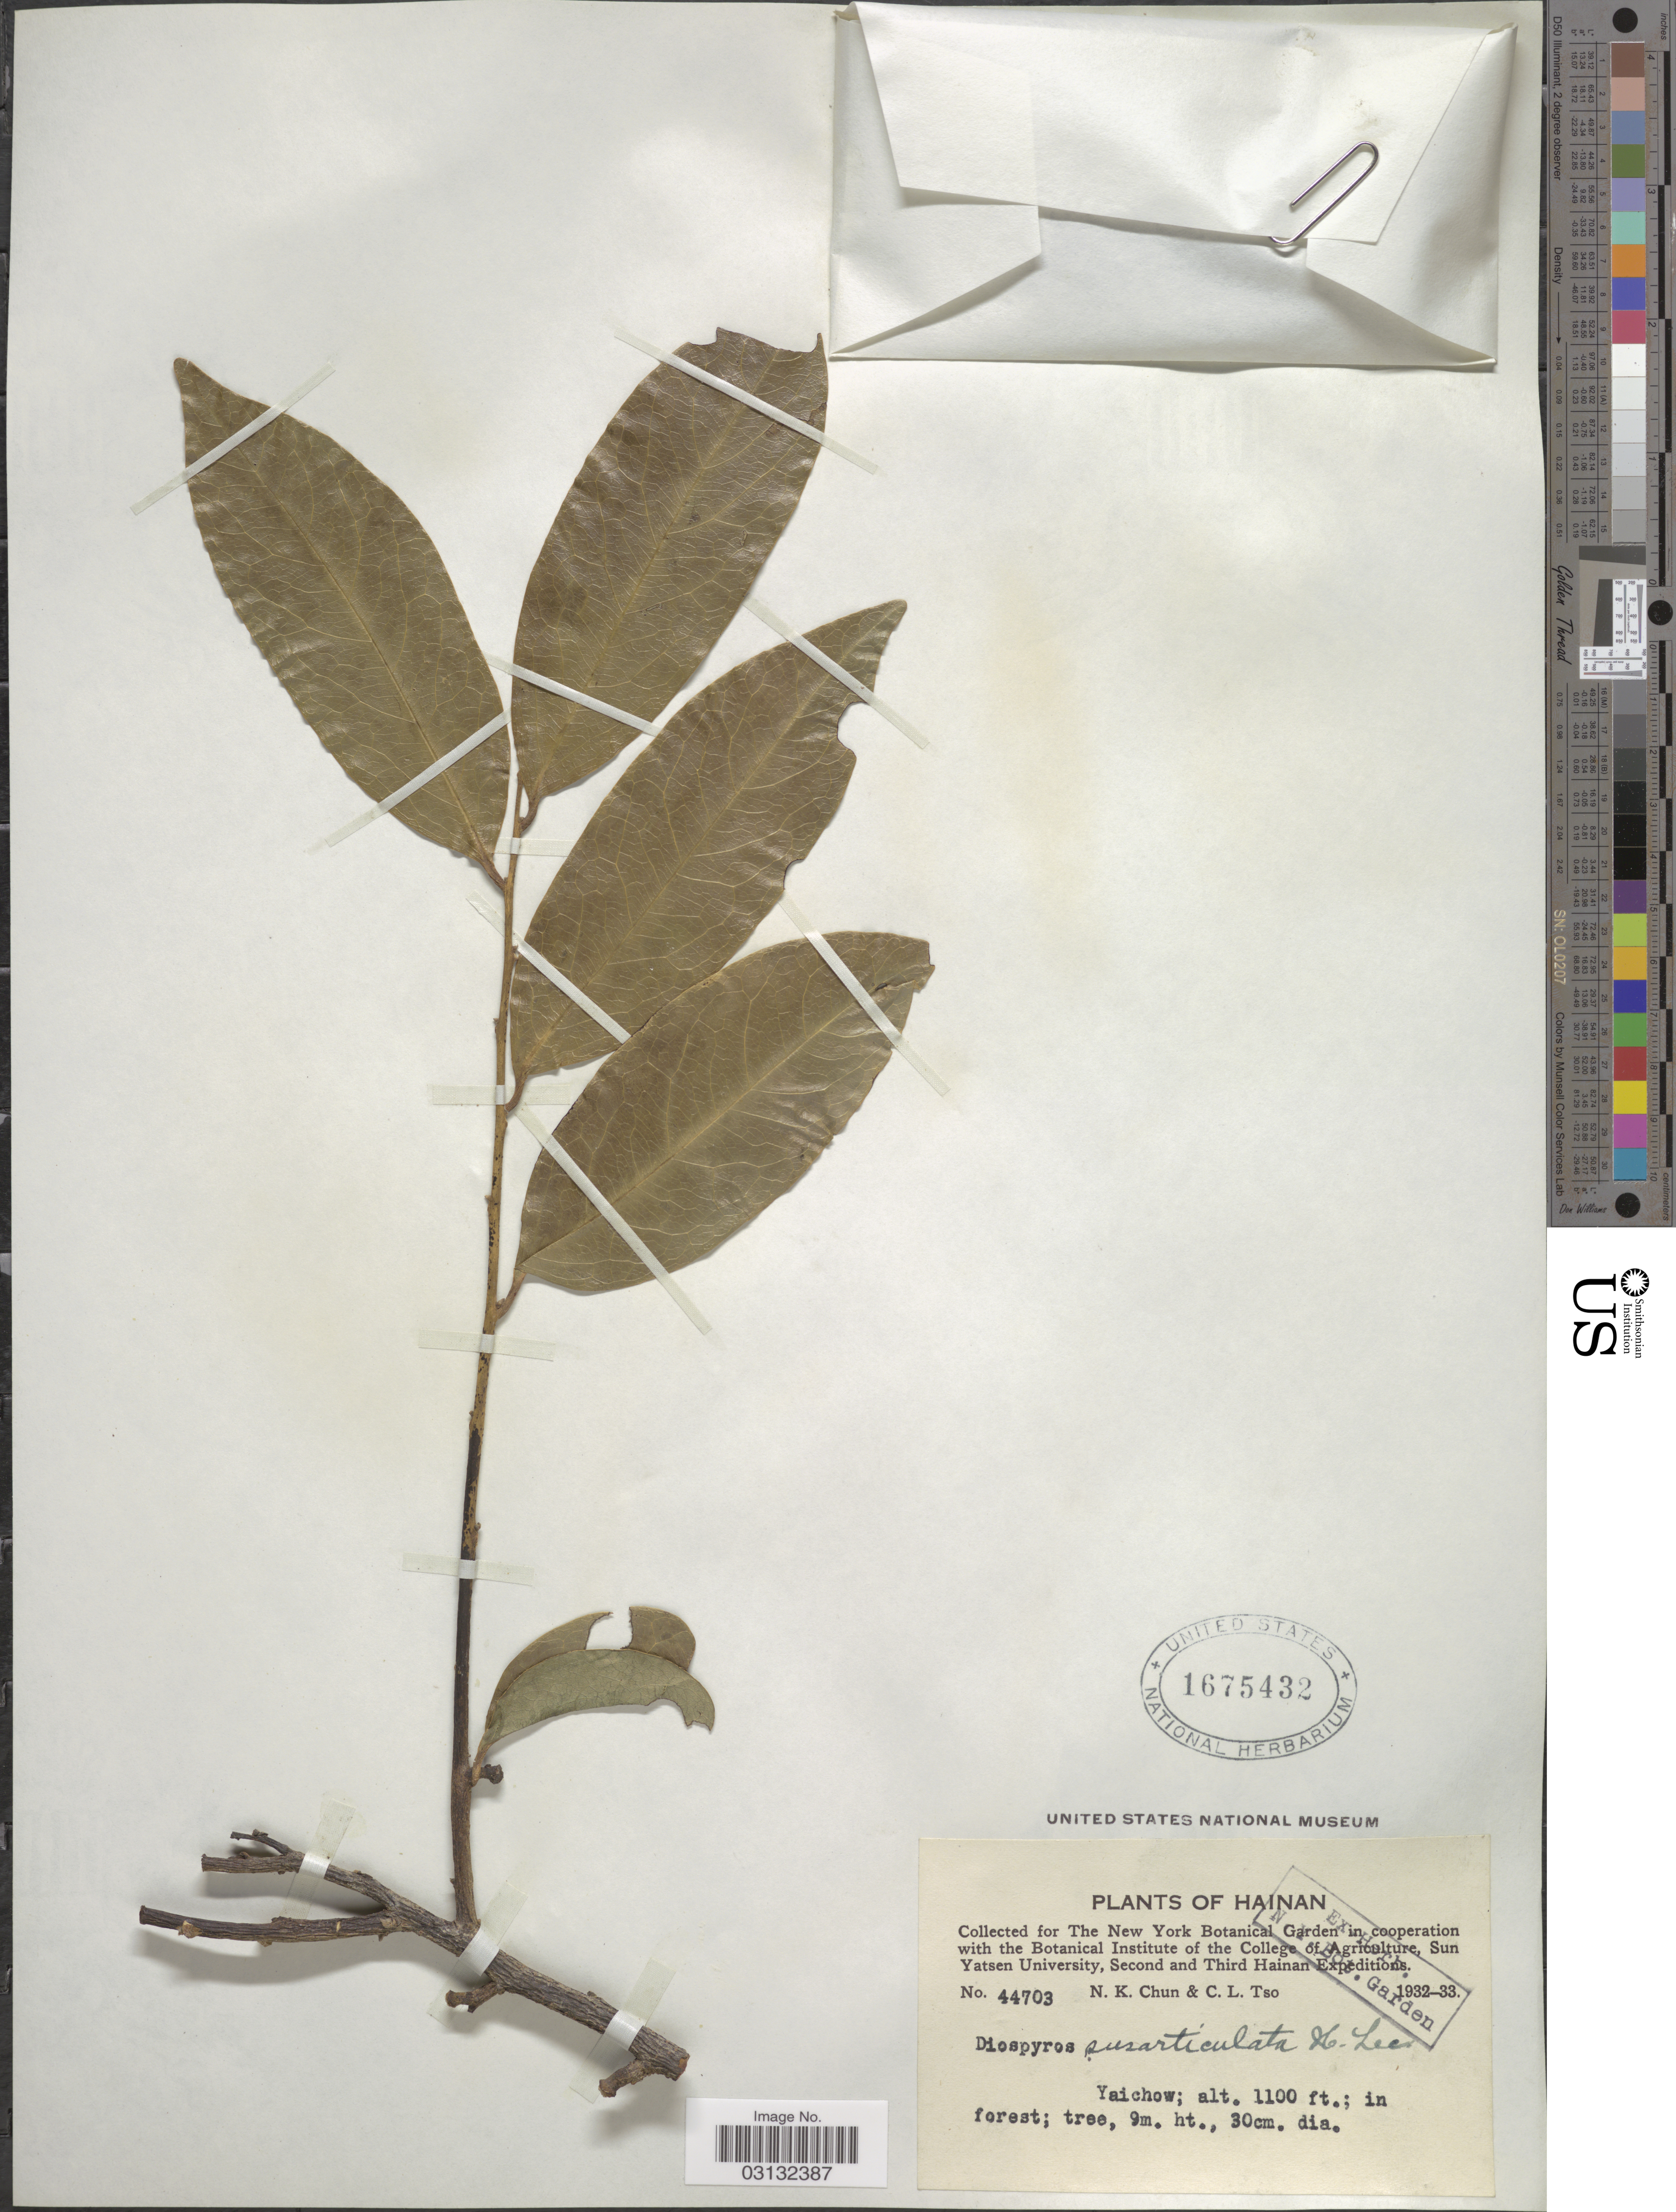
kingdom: Plantae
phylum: Tracheophyta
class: Magnoliopsida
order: Ericales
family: Ebenaceae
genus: Diospyros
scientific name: Diospyros susarticulata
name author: Lecomte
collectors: N. K. Chun & C. Tso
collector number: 44703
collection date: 1932/1933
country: China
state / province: Hainan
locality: Yaichow.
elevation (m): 335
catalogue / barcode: US 1675432